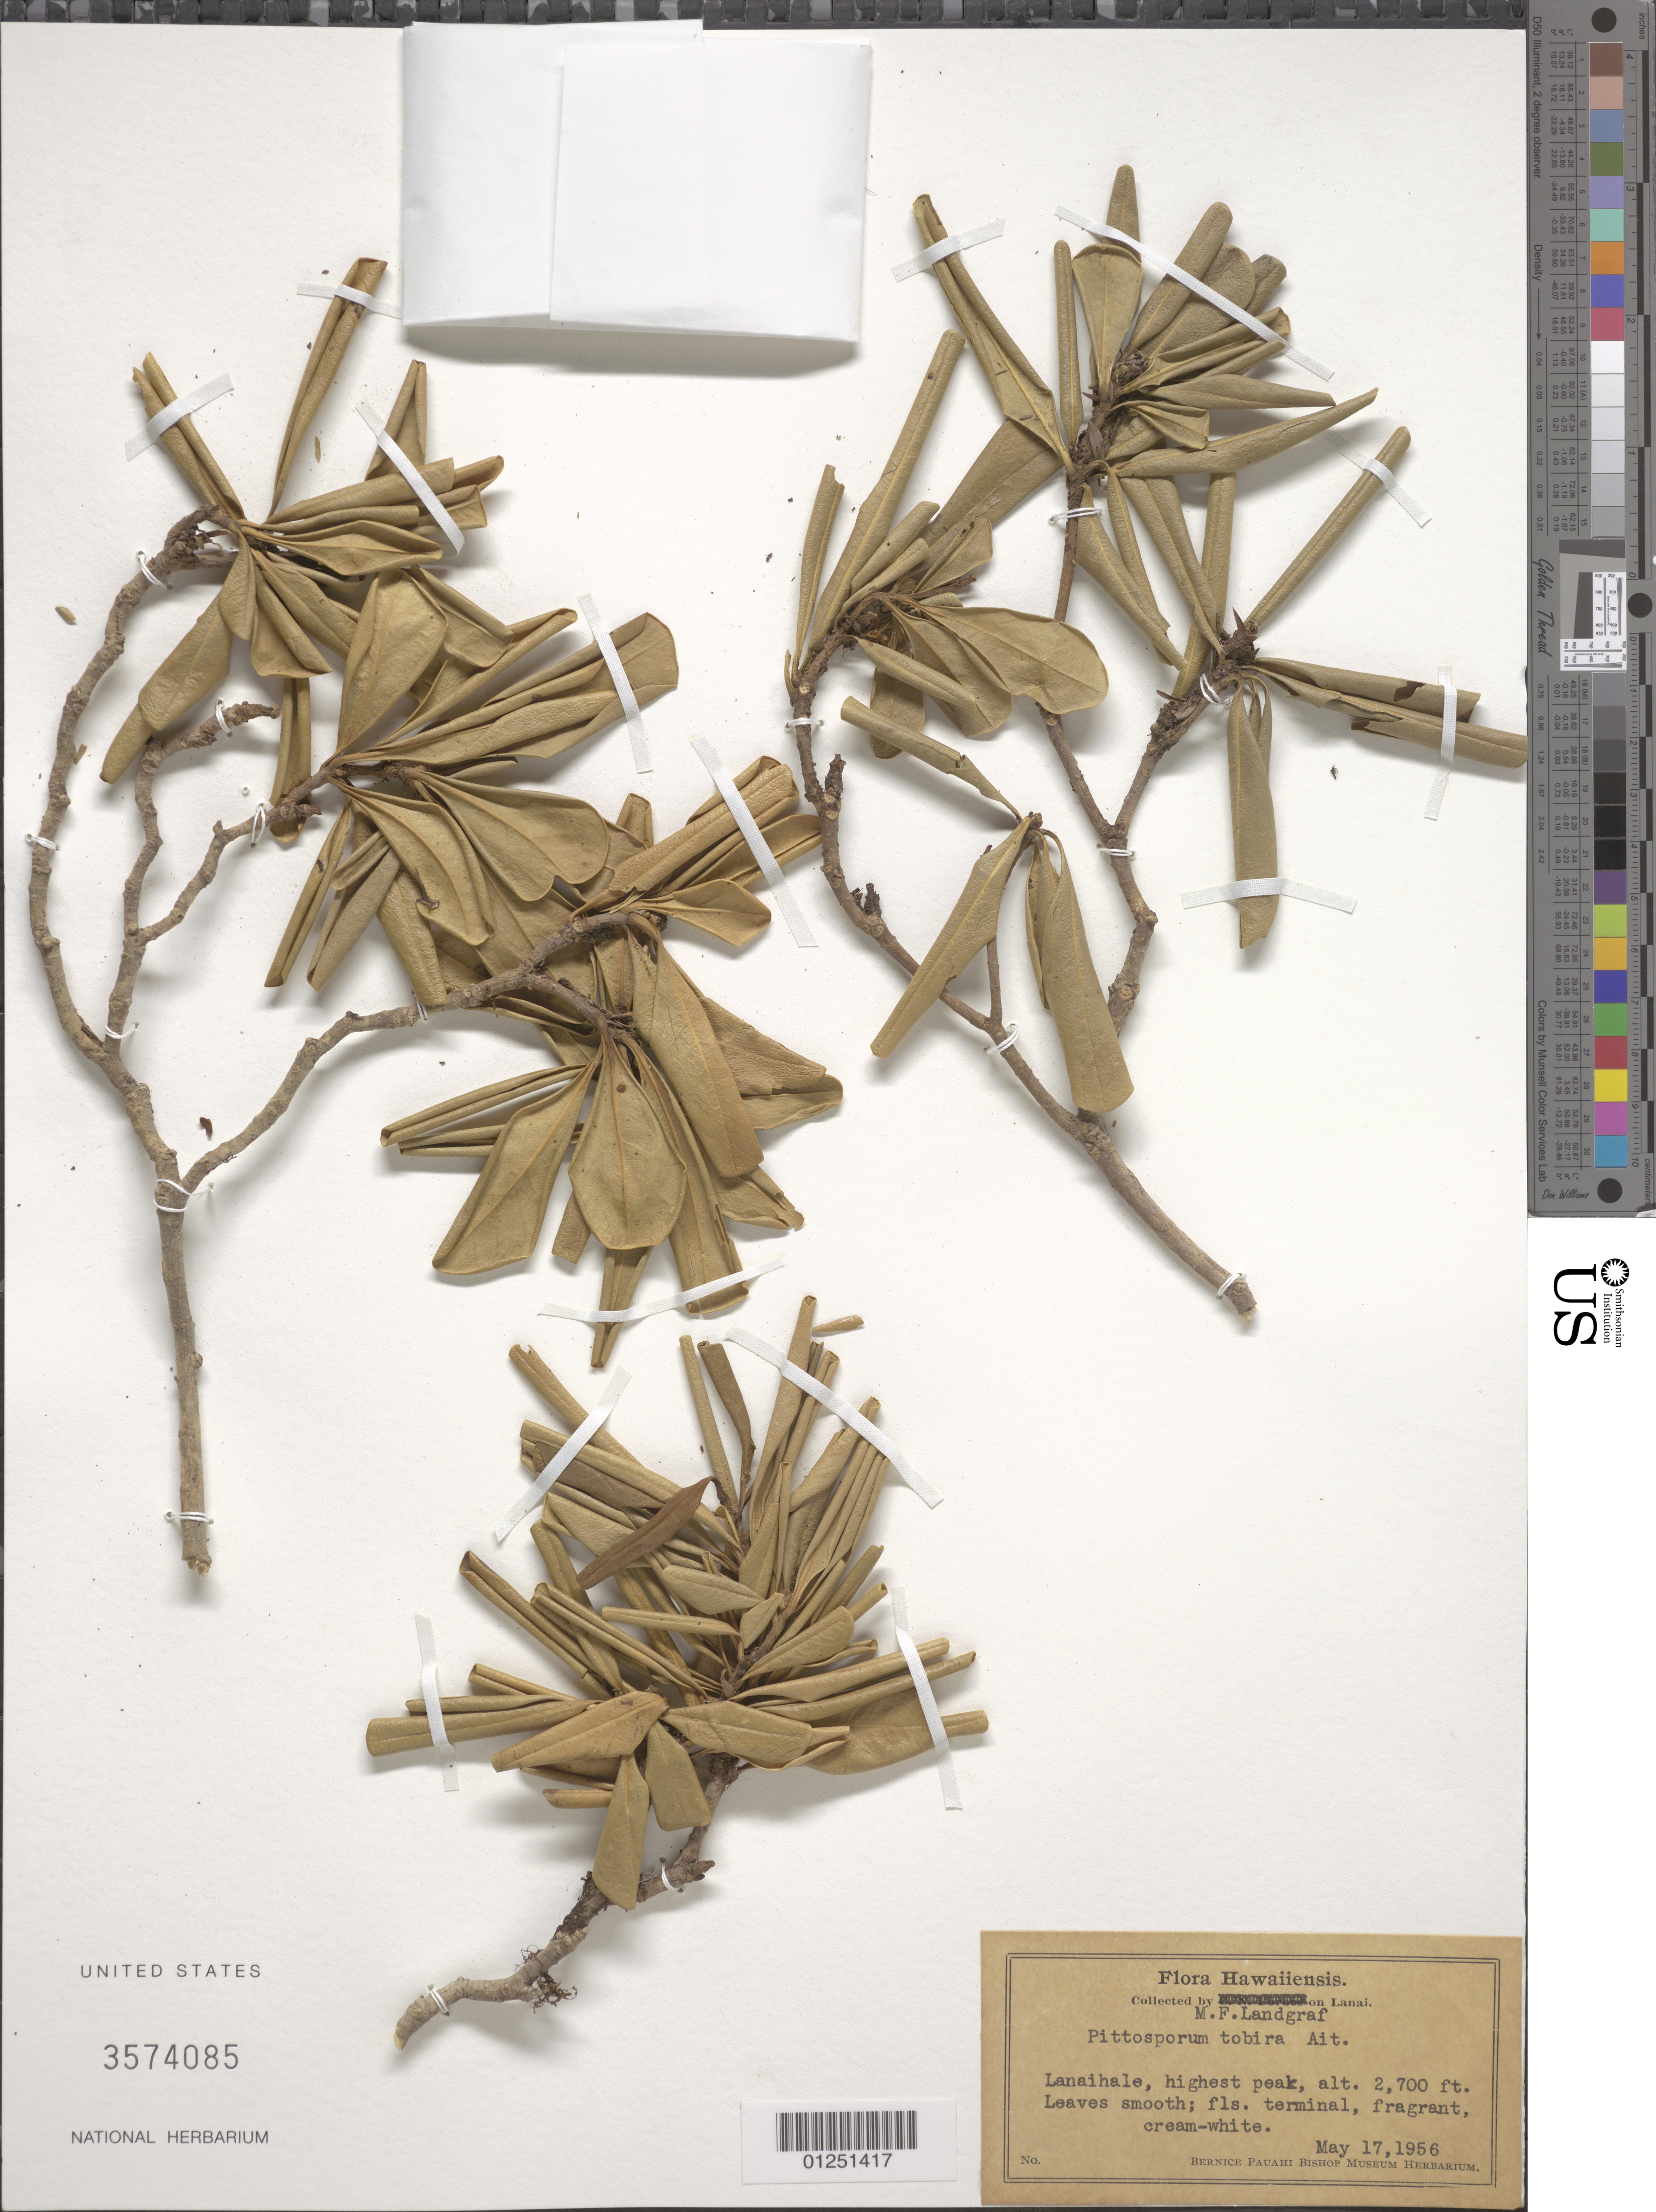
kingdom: Plantae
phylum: Tracheophyta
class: Magnoliopsida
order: Apiales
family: Pittosporaceae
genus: Pittosporum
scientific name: Pittosporum tobira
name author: (Thunb.) W.T. Aiton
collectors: M. Landgraf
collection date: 1956-05-17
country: United States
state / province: Hawaii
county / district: Maui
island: Lana'i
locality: Lanaihale, highest peak.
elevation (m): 823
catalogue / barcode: US 3574085